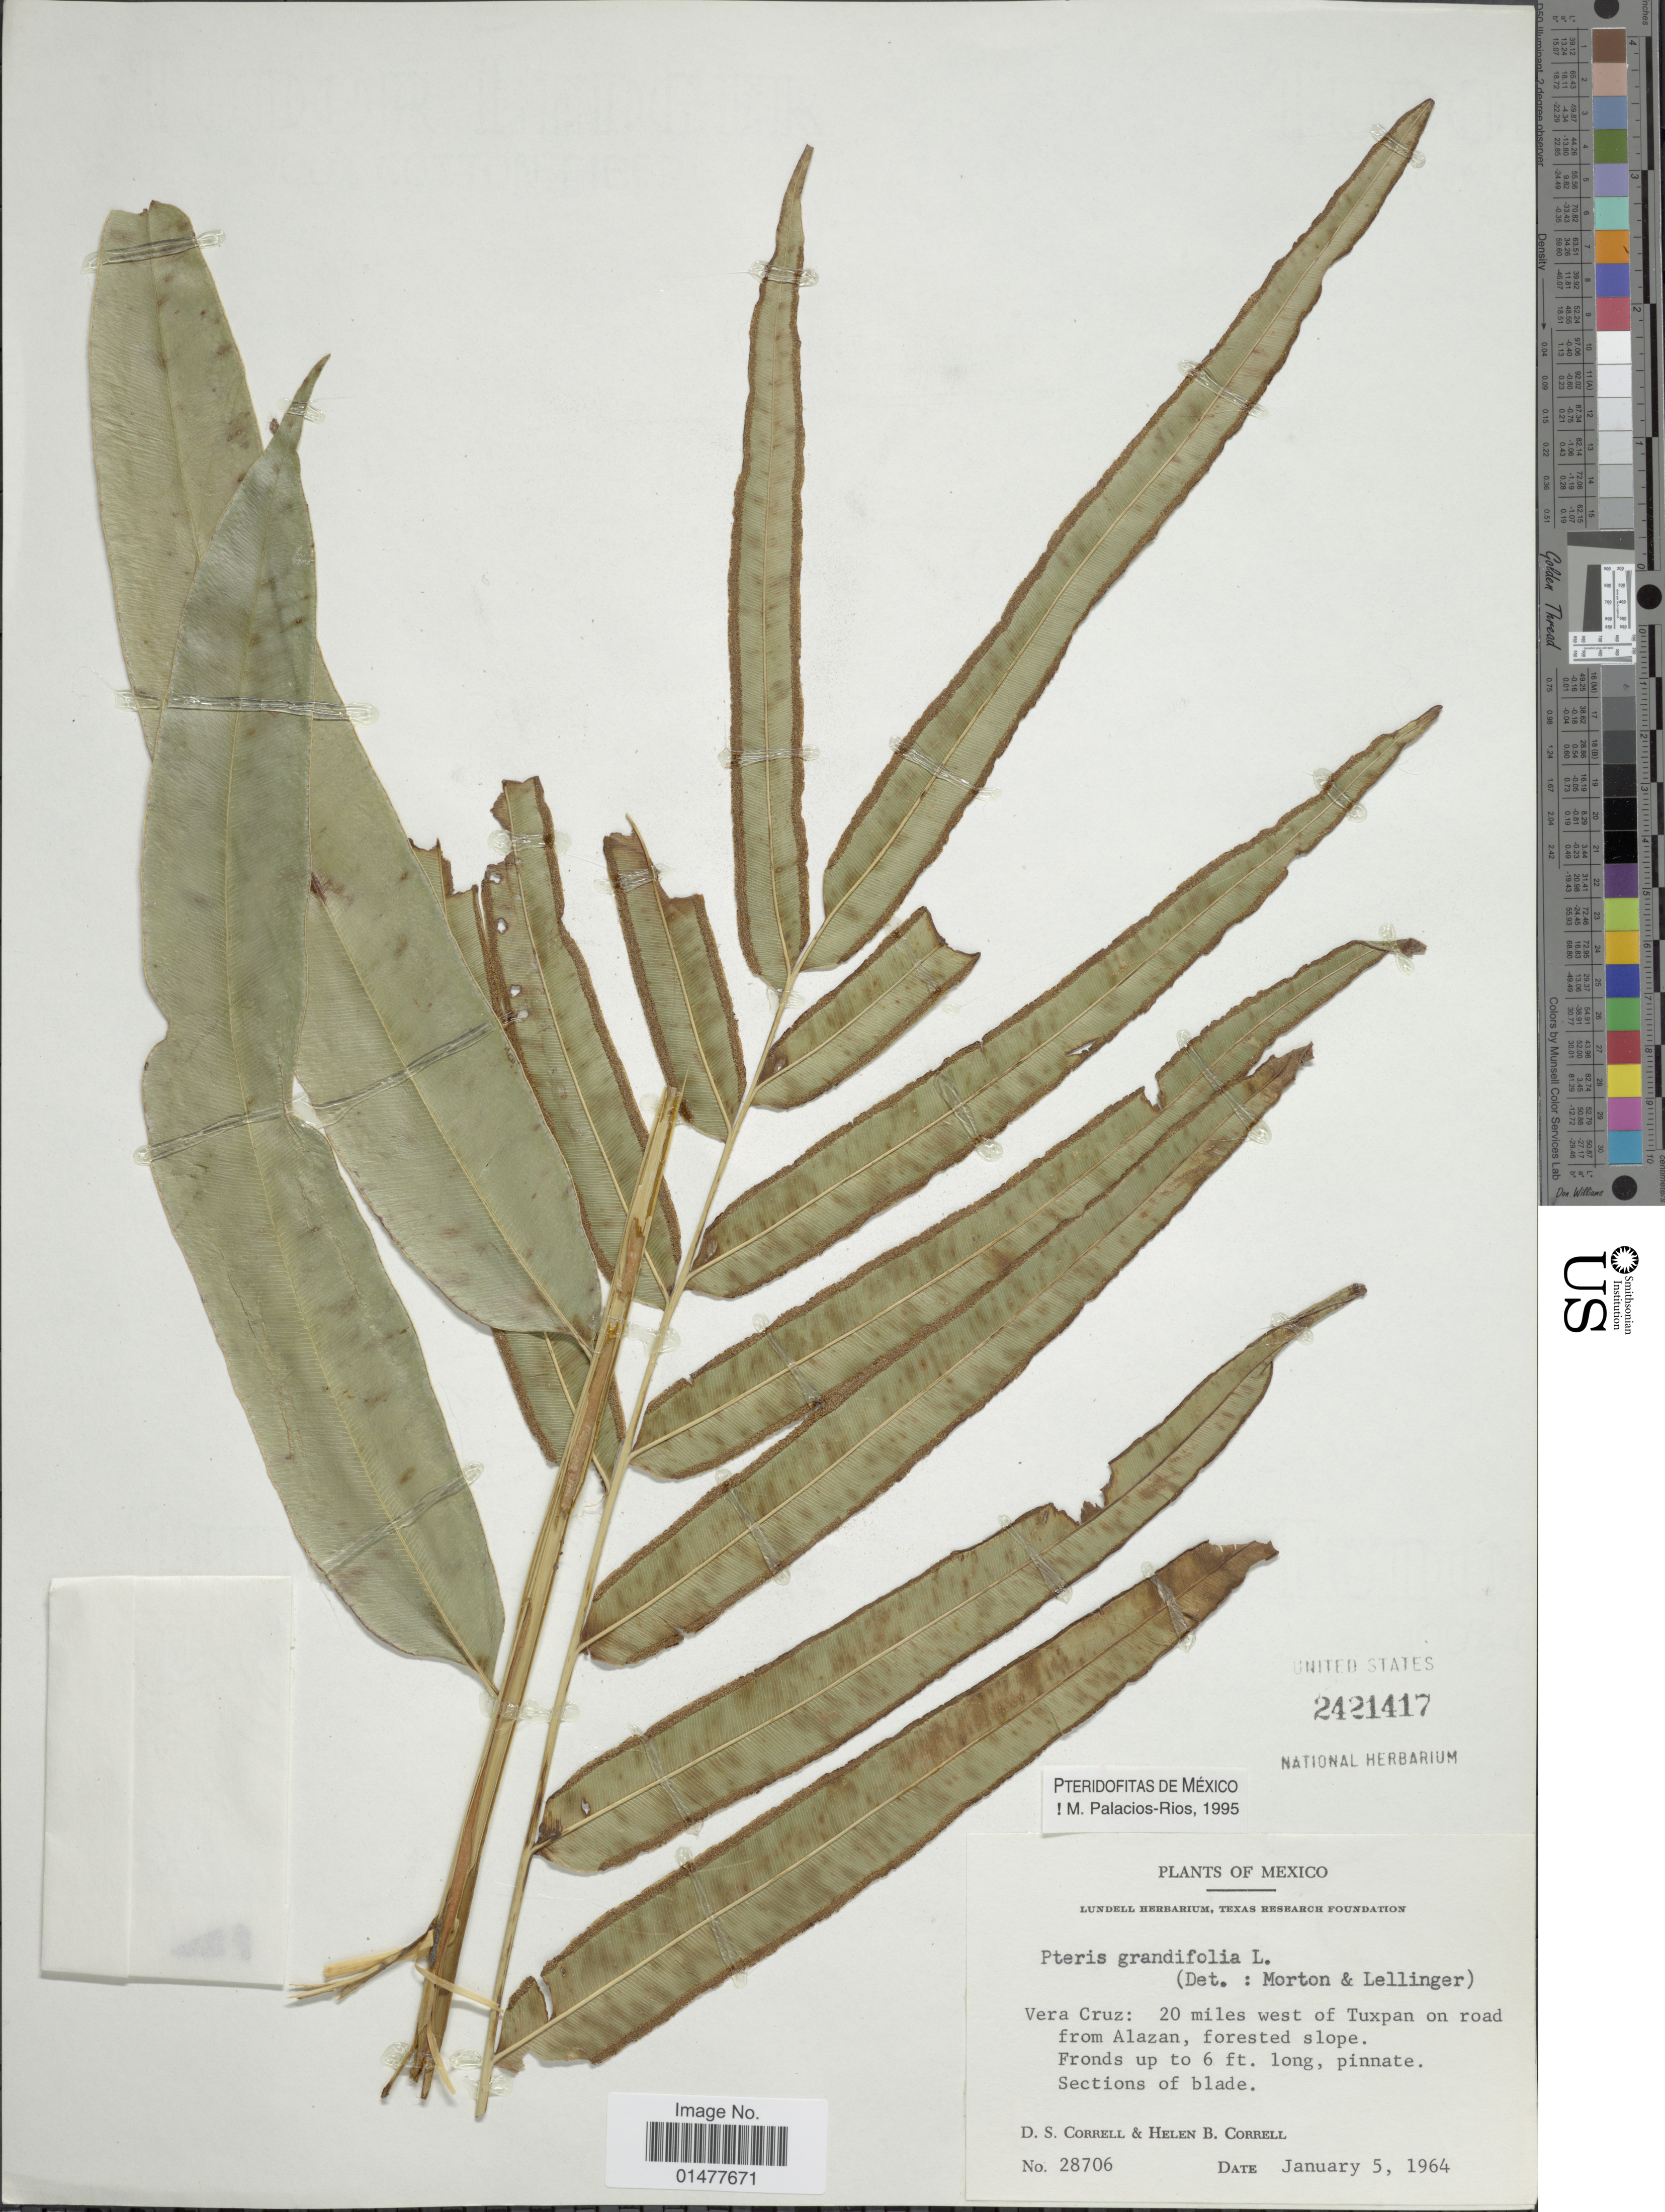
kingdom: Plantae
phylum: Tracheophyta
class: Polypodiopsida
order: Polypodiales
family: Pteridaceae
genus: Pteris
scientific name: Pteris grandifolia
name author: L.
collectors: D. S. Correll & H. Correll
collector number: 28706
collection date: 1964-01-05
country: Mexico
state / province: Veracruz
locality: Vera Cruz: 20 mile swest of Tuxpan on road from Alazan, forested slope.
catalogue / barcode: US 2421417